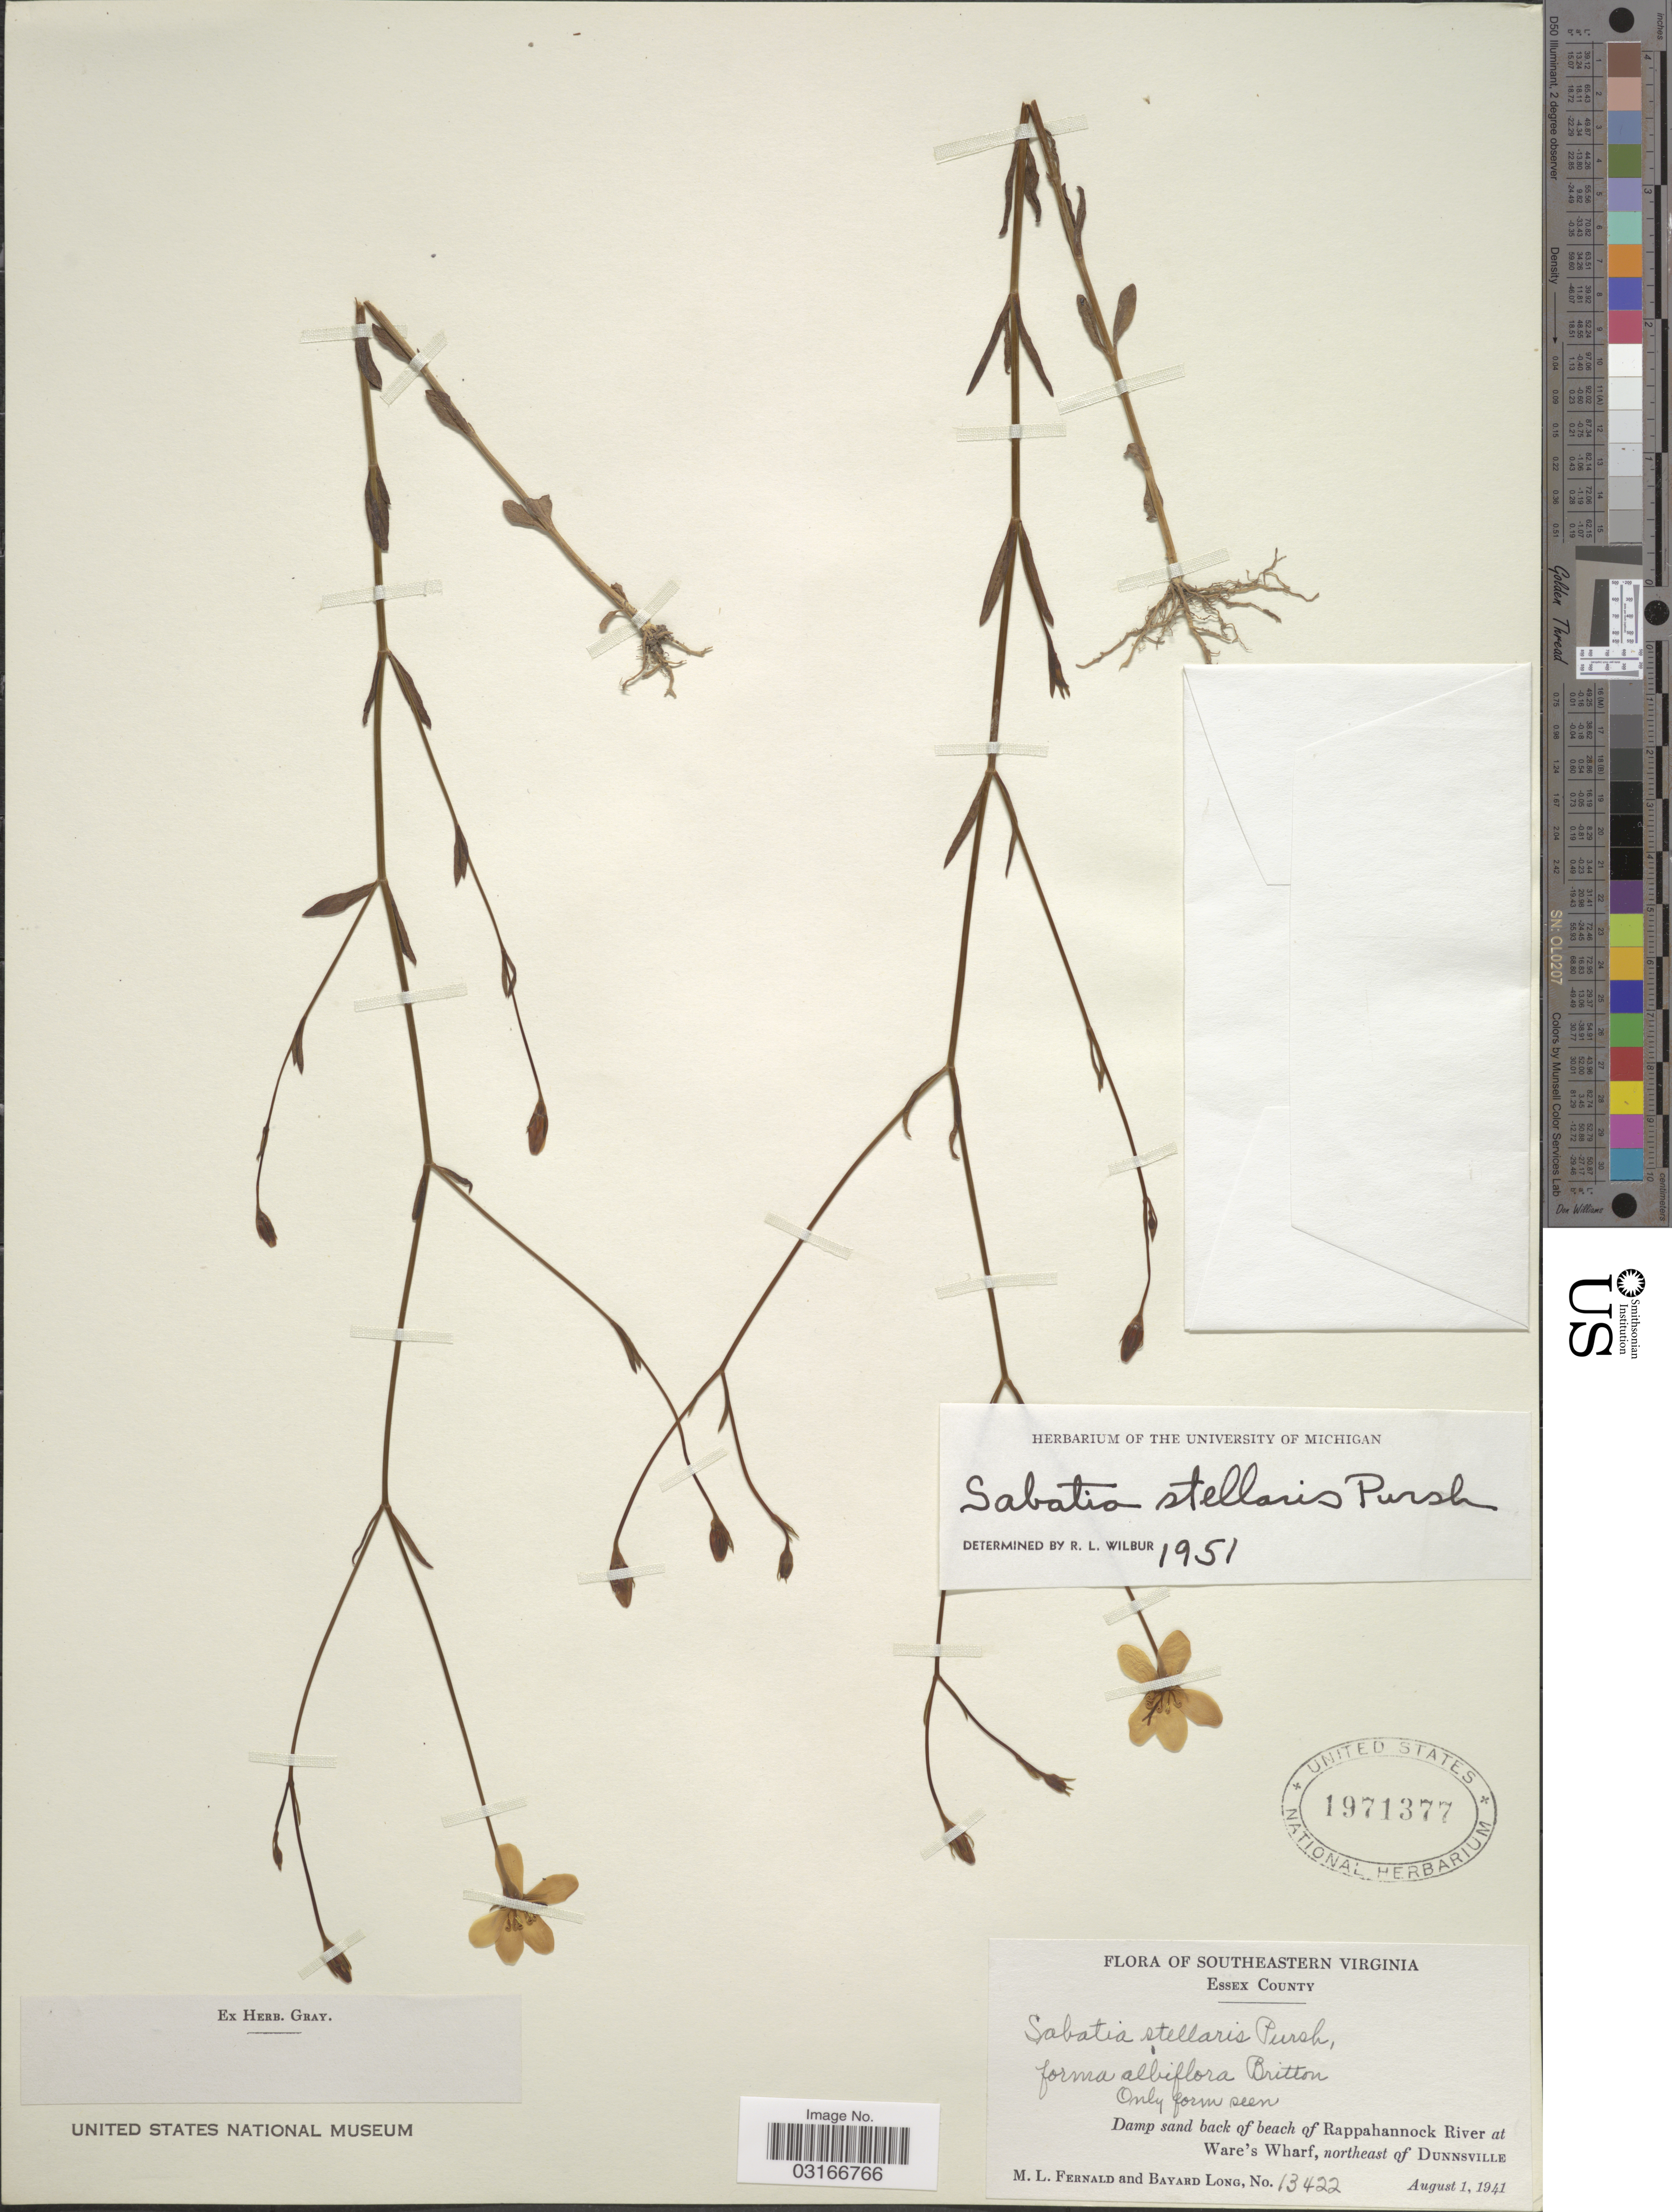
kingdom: Plantae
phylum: Tracheophyta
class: Magnoliopsida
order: Gentianales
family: Gentianaceae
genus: Sabatia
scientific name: Sabatia stellaris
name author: Pursh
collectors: M. L. Fernald & B. Long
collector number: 13422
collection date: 1941-08-01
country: United States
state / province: Virginia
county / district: Essex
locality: Southeastern Virginia. Essex County. Damp sand back of beach of Rappahannock River at Ware's Wharf, northeast of Dunnsville.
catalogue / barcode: US 1971377